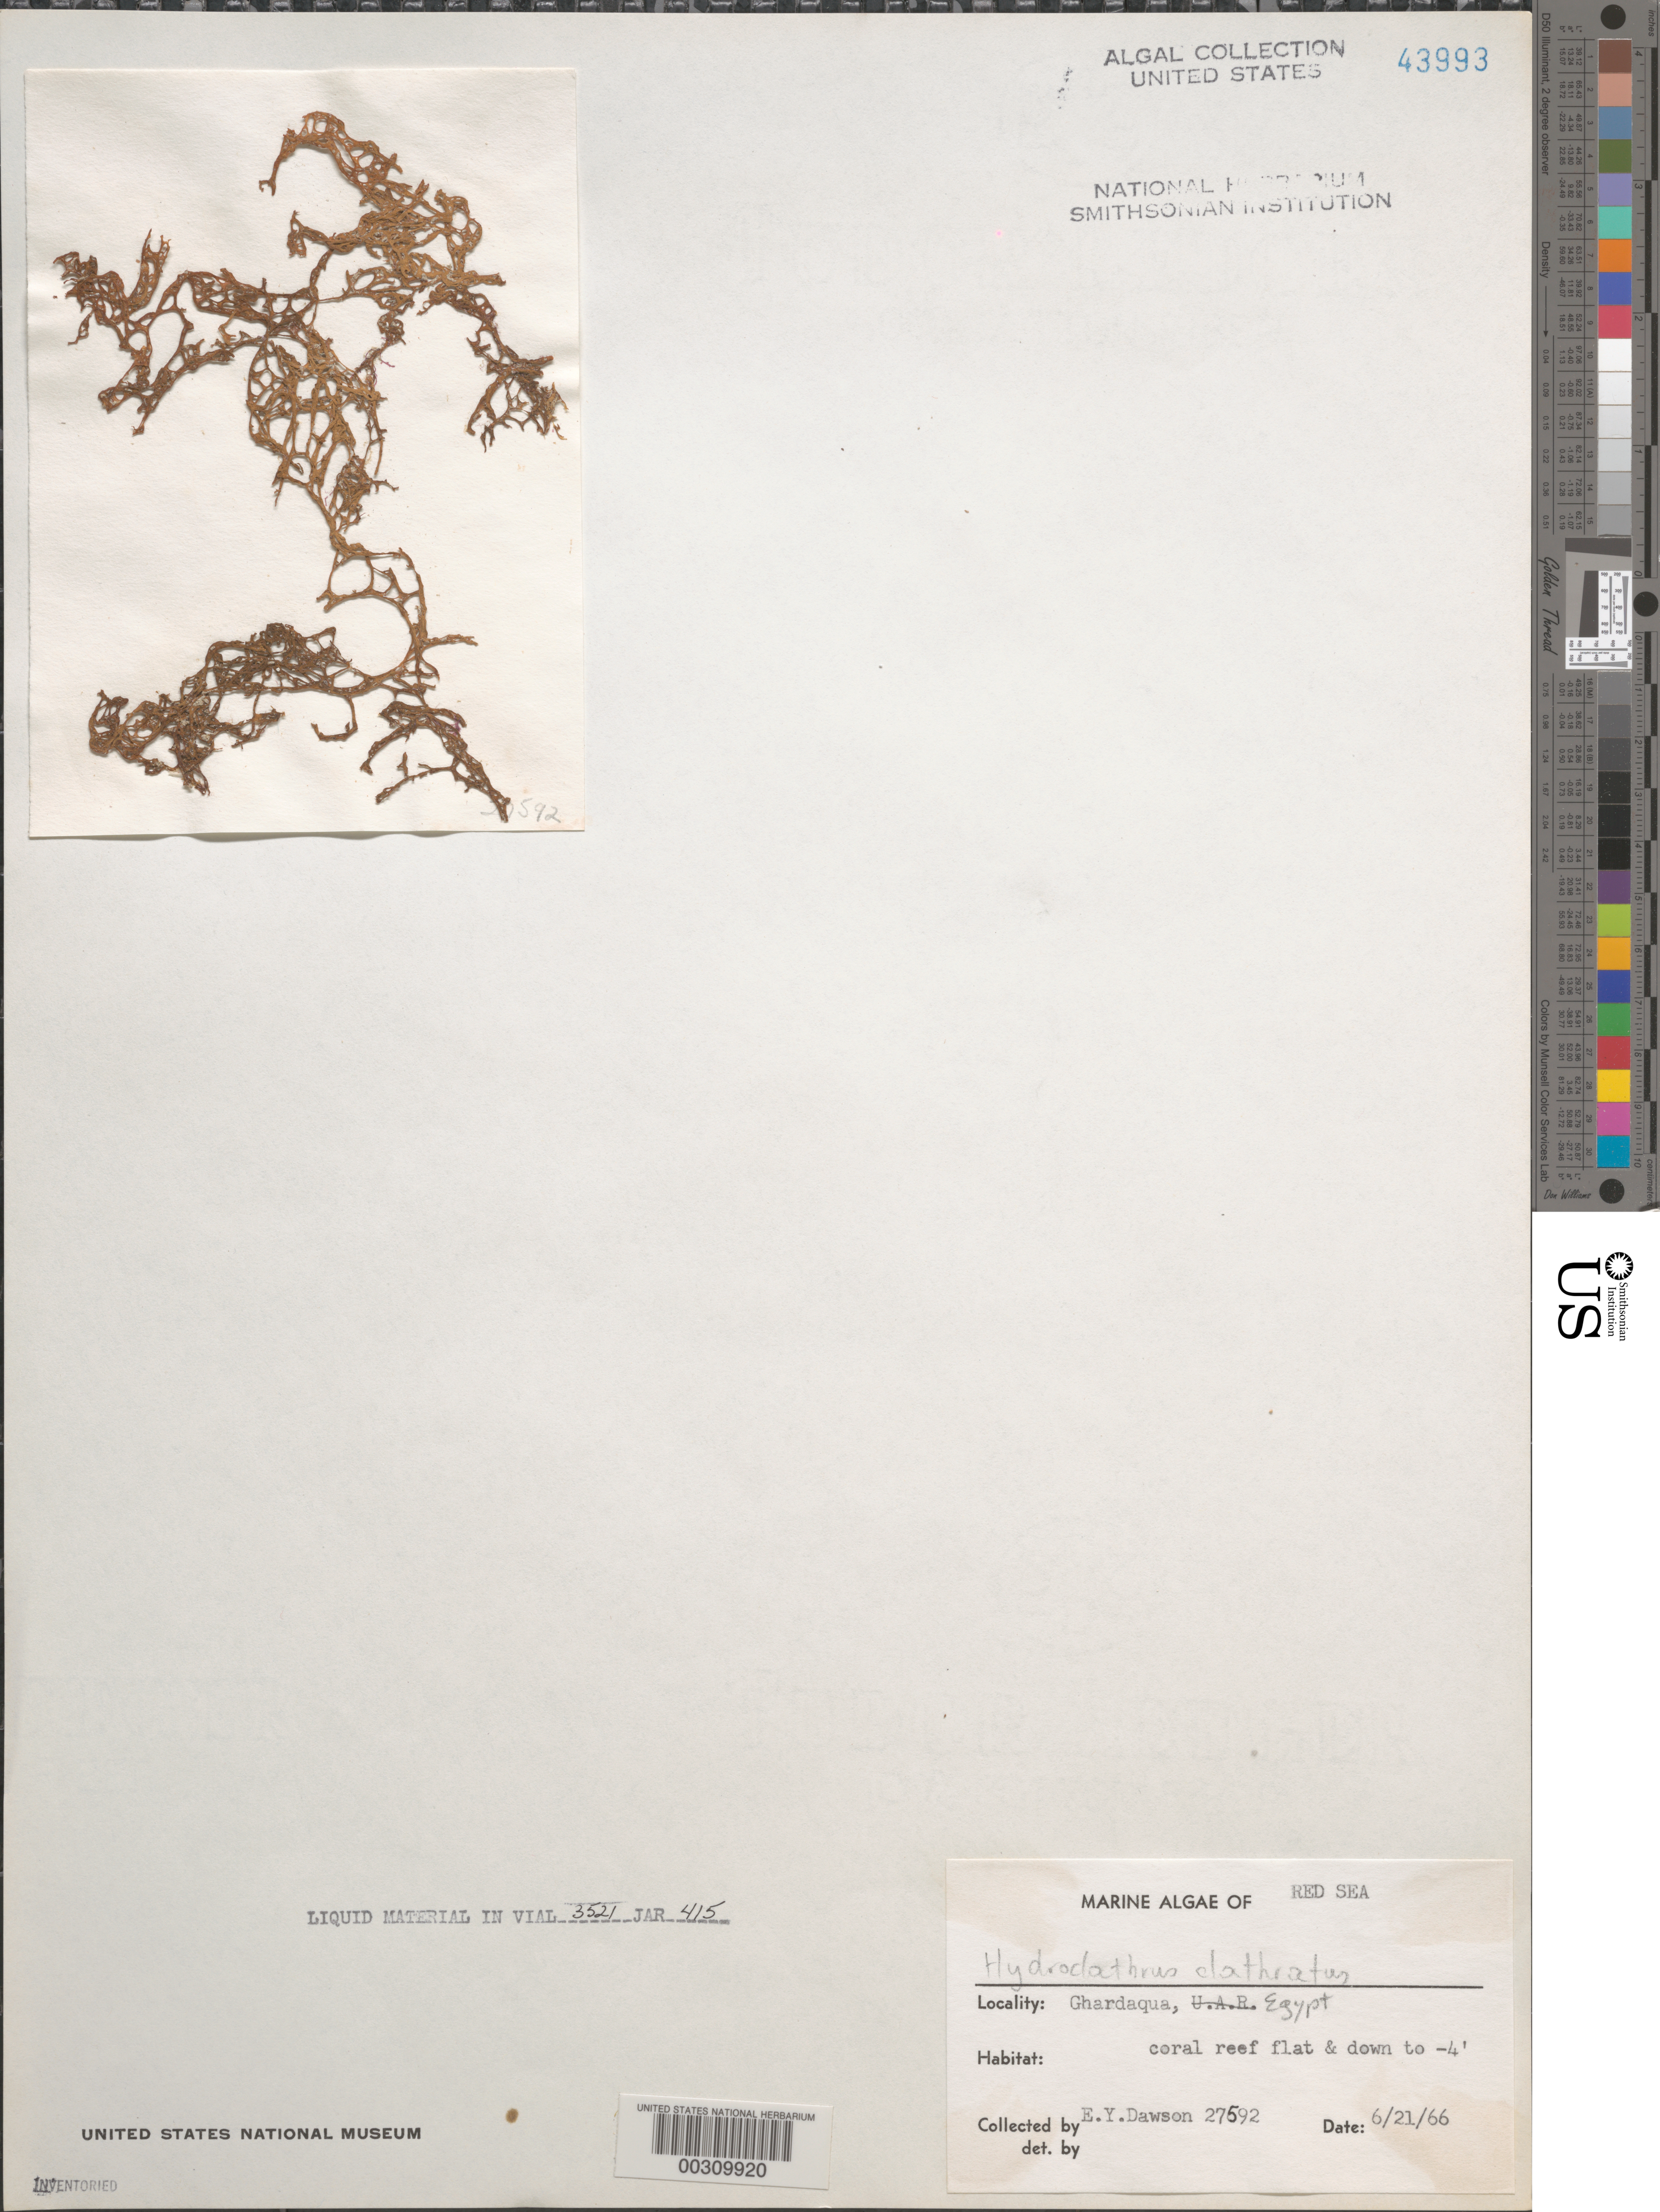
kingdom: Chromista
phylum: Ochrophyta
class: Phaeophyceae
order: Scytosiphonales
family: Scytosiphonaceae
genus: Hydroclathrus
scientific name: Hydroclathrus clathratus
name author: (C. Agardh) M. Howe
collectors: E. Y. Dawson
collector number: EYD 27592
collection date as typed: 21 Jun 1966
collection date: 1966-06-21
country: Egypt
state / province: Al Bahr al Ahmar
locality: Ghardaqua, Red Sea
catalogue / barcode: US 43993